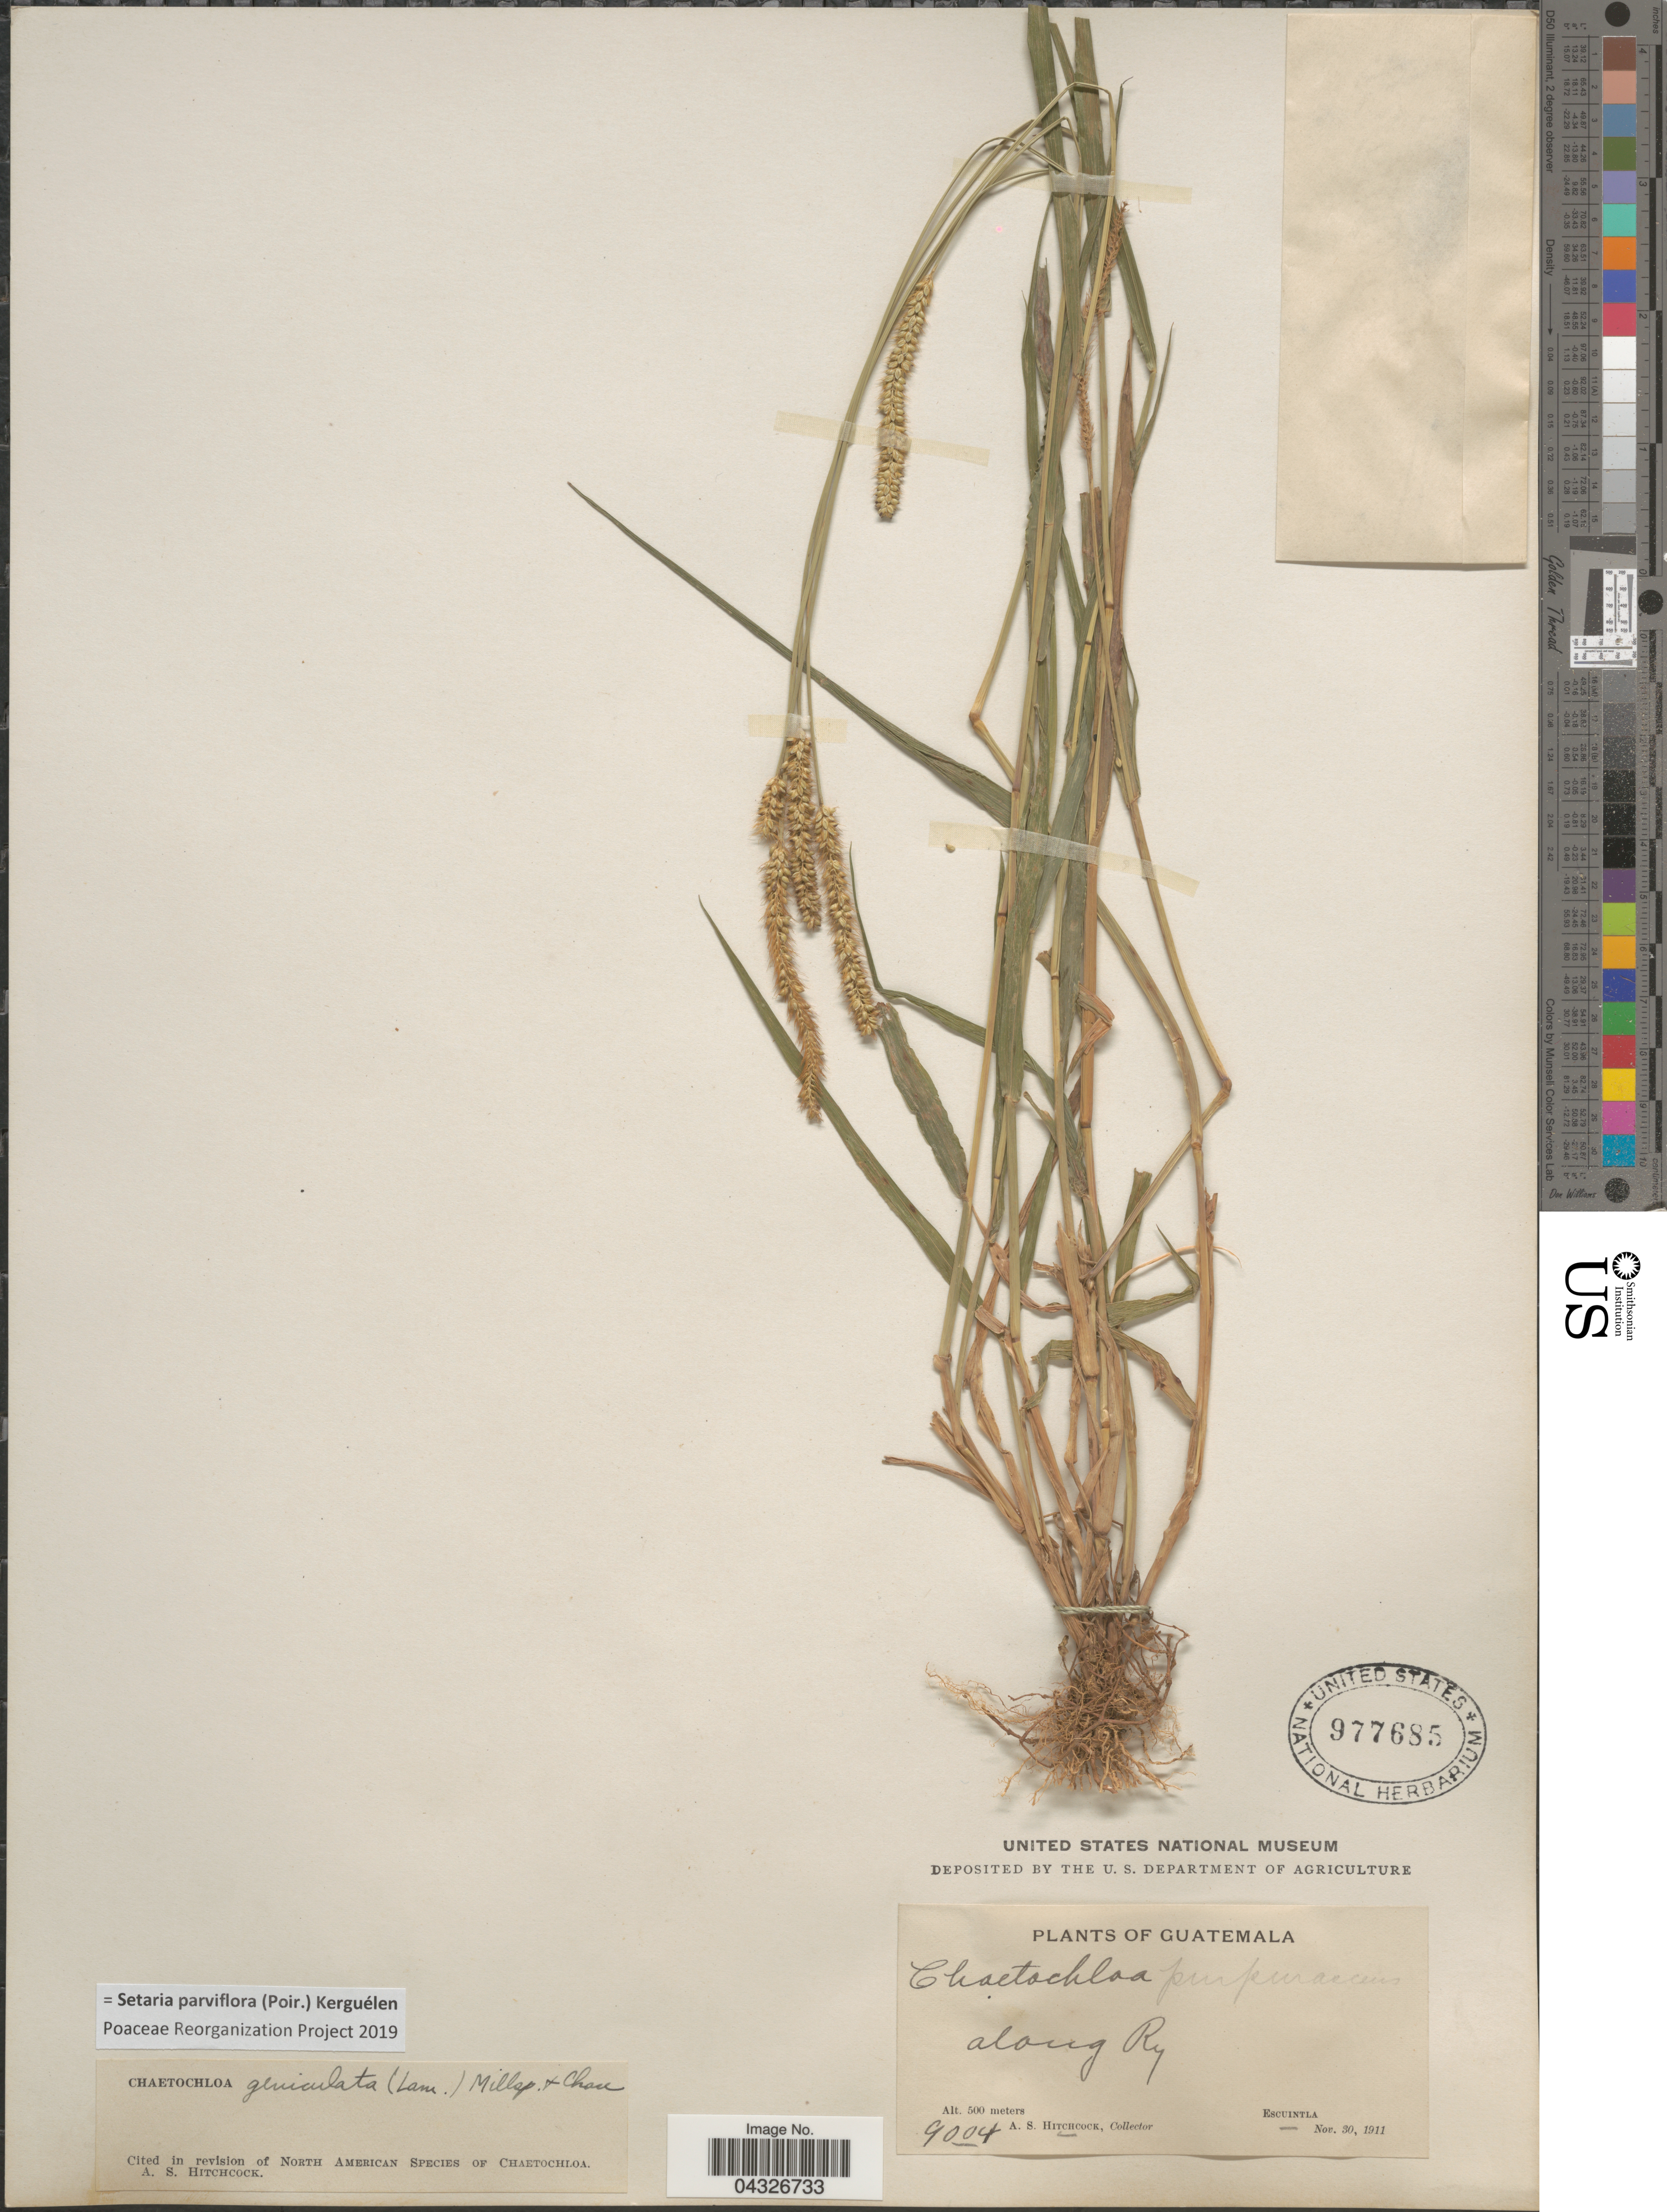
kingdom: Plantae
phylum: Tracheophyta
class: Liliopsida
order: Poales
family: Poaceae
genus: Setaria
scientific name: Setaria parviflora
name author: (Poir.) Kerguélen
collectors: A. S. Hitchcock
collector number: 9004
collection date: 1911-11-30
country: Guatemala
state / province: Escuintla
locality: Along Ry.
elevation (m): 500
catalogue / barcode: US 977685